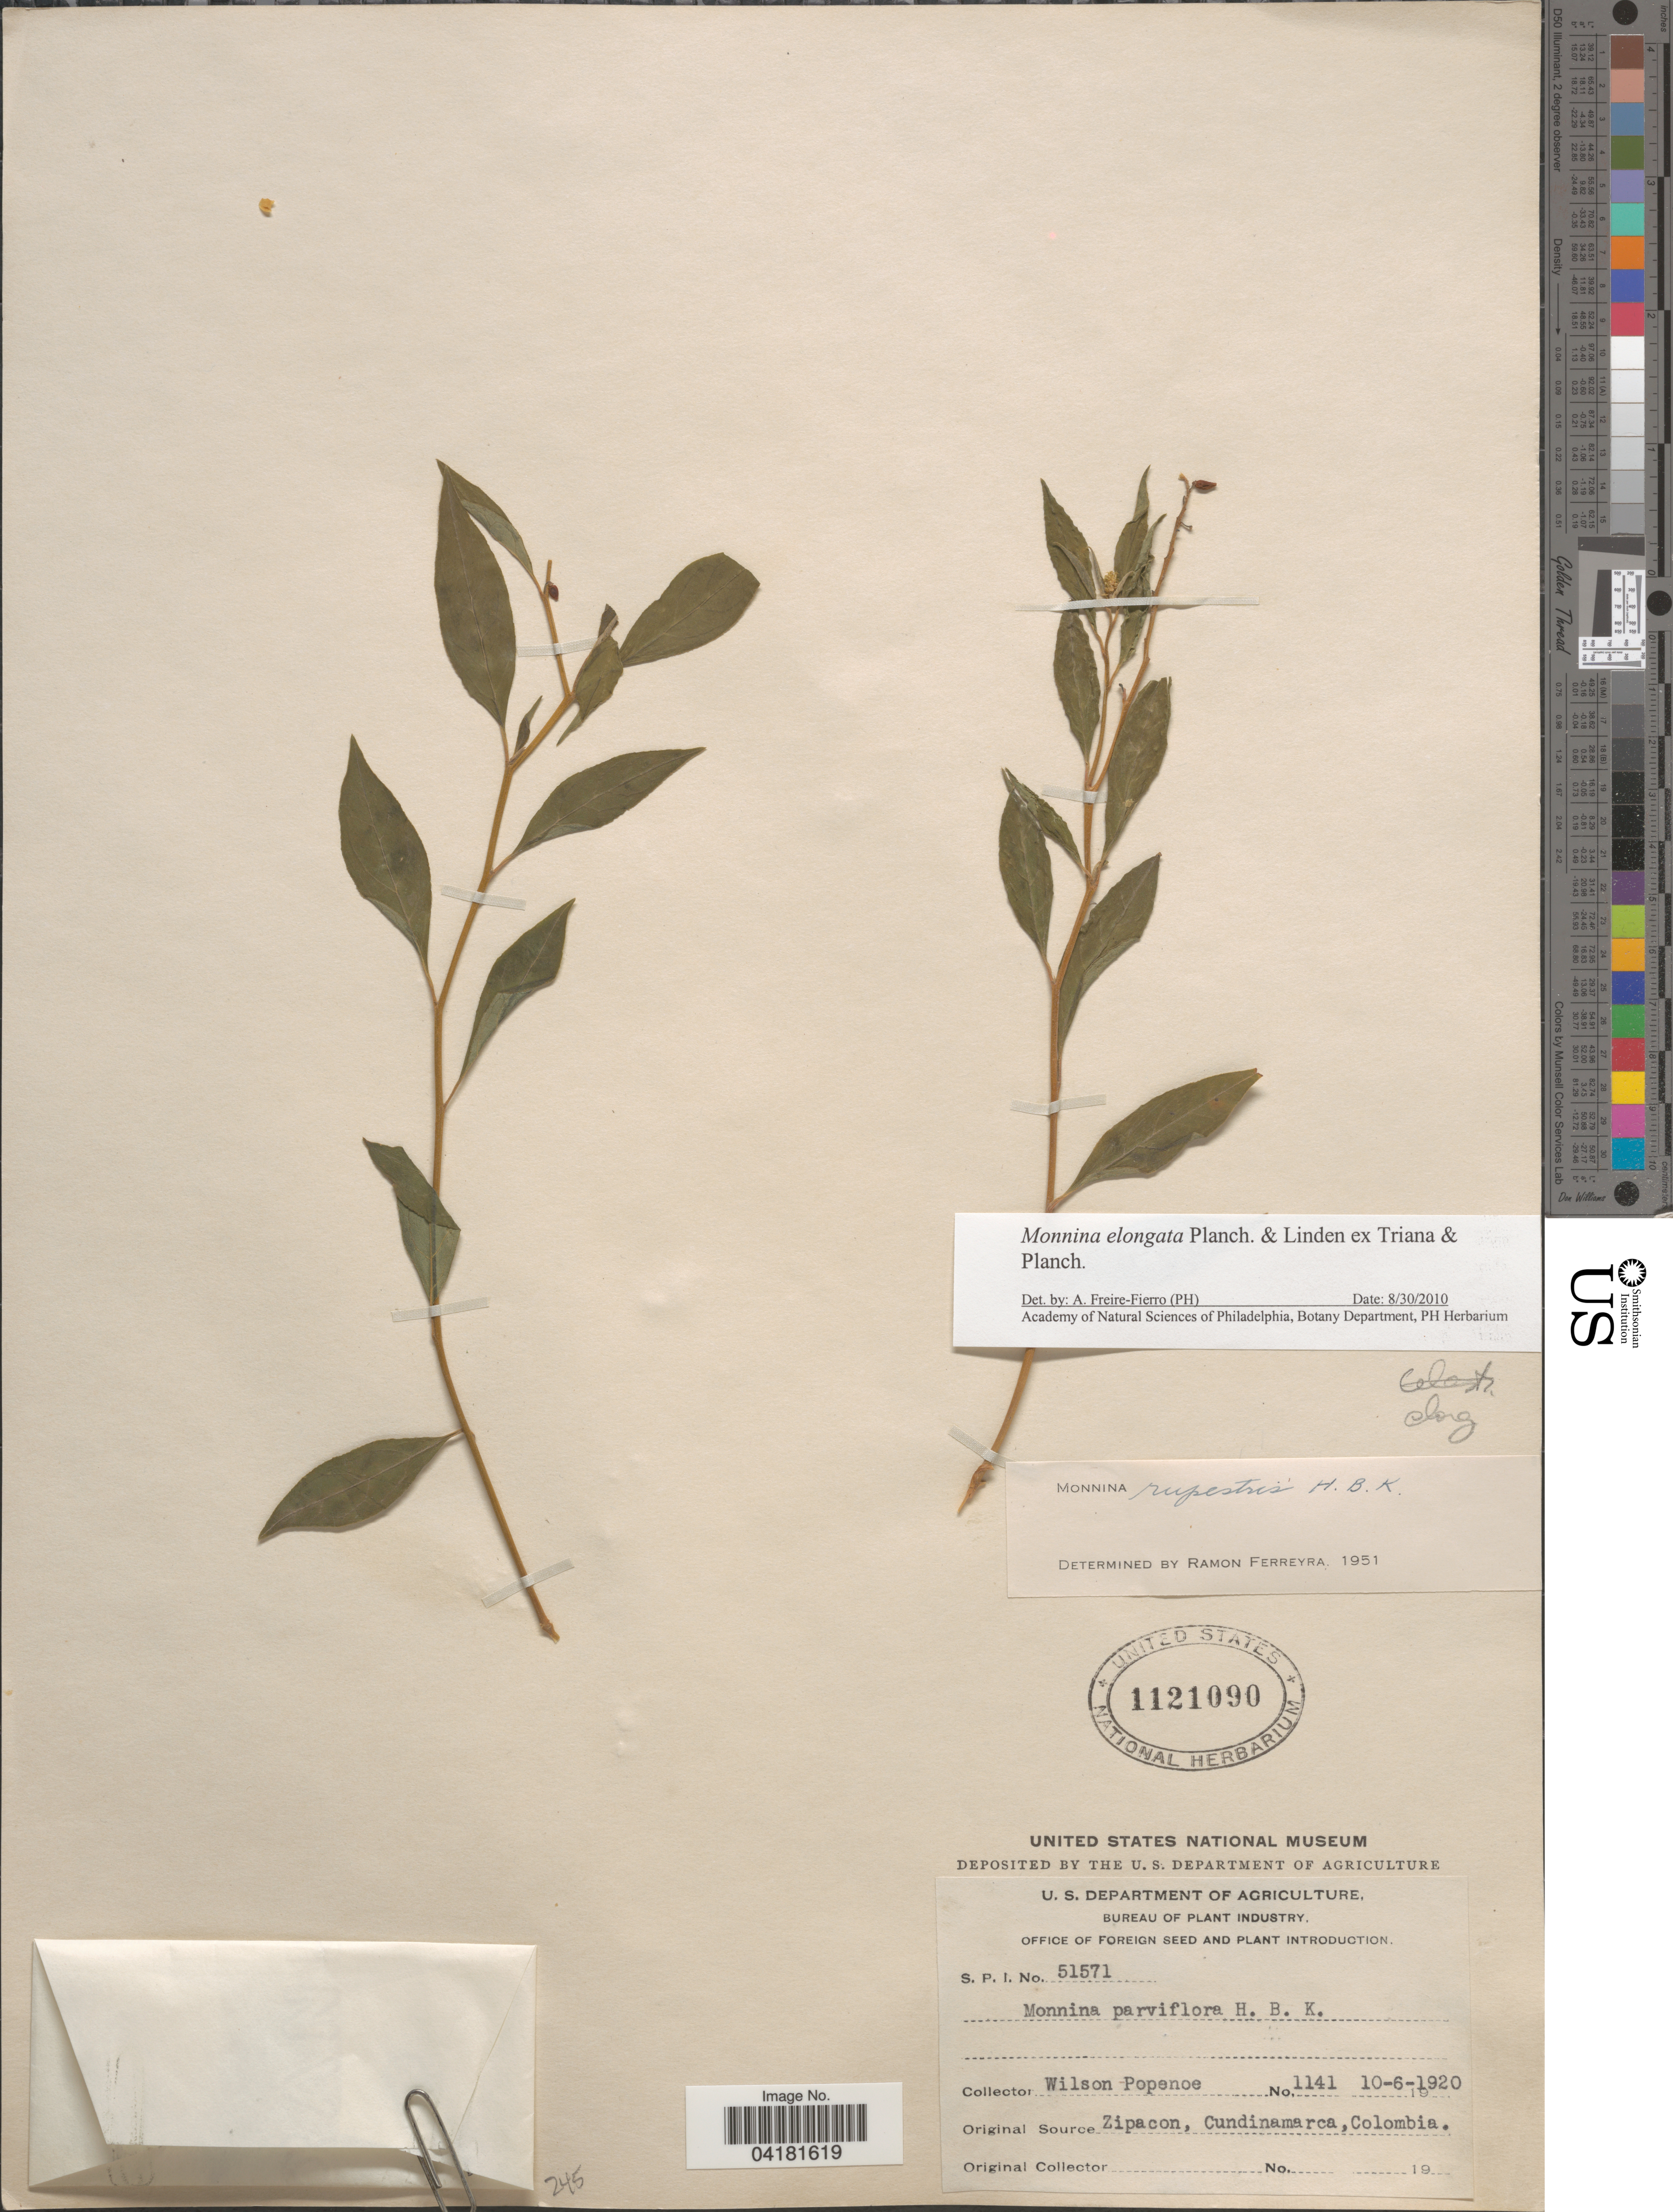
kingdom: Plantae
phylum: Tracheophyta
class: Magnoliopsida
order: Fabales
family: Polygalaceae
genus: Monnina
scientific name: Monnina elongata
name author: Planch. & Linden ex Triana & Planch.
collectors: F. Popenoe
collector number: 1141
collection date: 1920-06-10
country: Colombia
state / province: Cundinamarca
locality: Zipacon.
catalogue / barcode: US 1121090